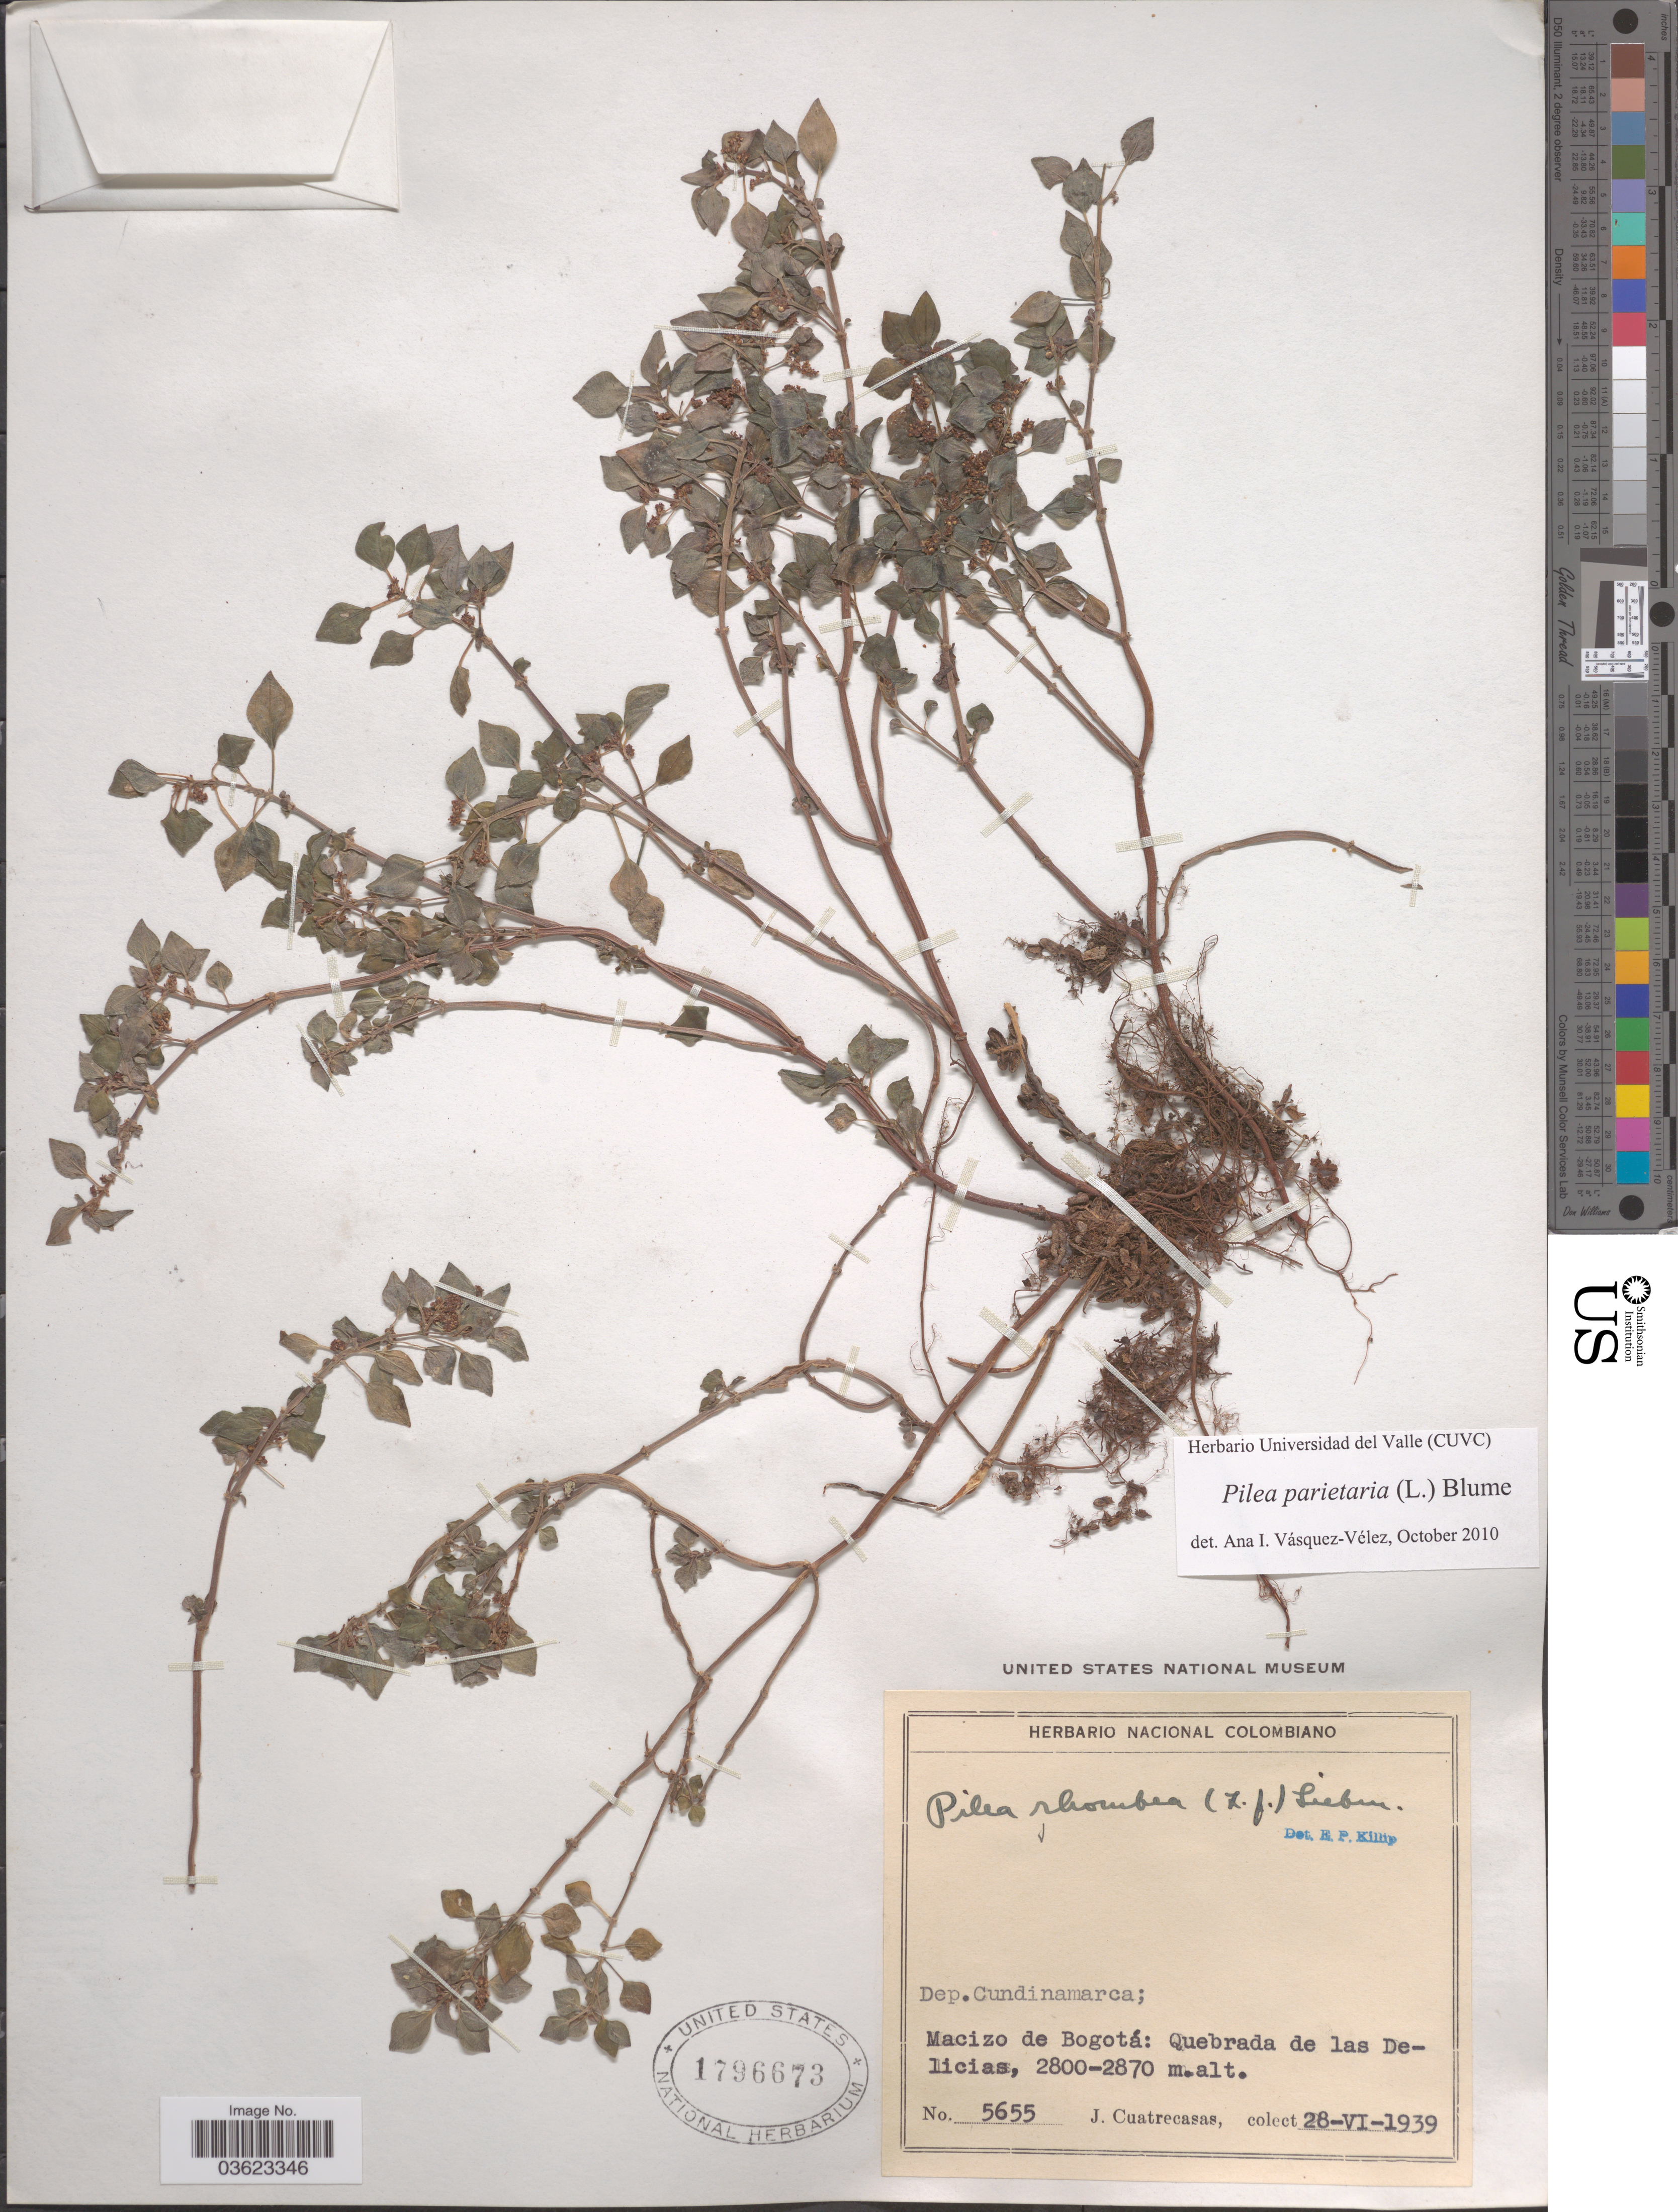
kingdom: Plantae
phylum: Tracheophyta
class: Magnoliopsida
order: Rosales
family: Urticaceae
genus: Pilea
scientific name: Pilea parietaria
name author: (L.) Blume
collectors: J. Cuatrecasas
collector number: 5655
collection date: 1939-06-28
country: Colombia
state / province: Cundinamarca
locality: Dep. Cundinamarca; Macizo de Bogotá: Quebrada de las Delicias.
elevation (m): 2800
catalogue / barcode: US 1796673